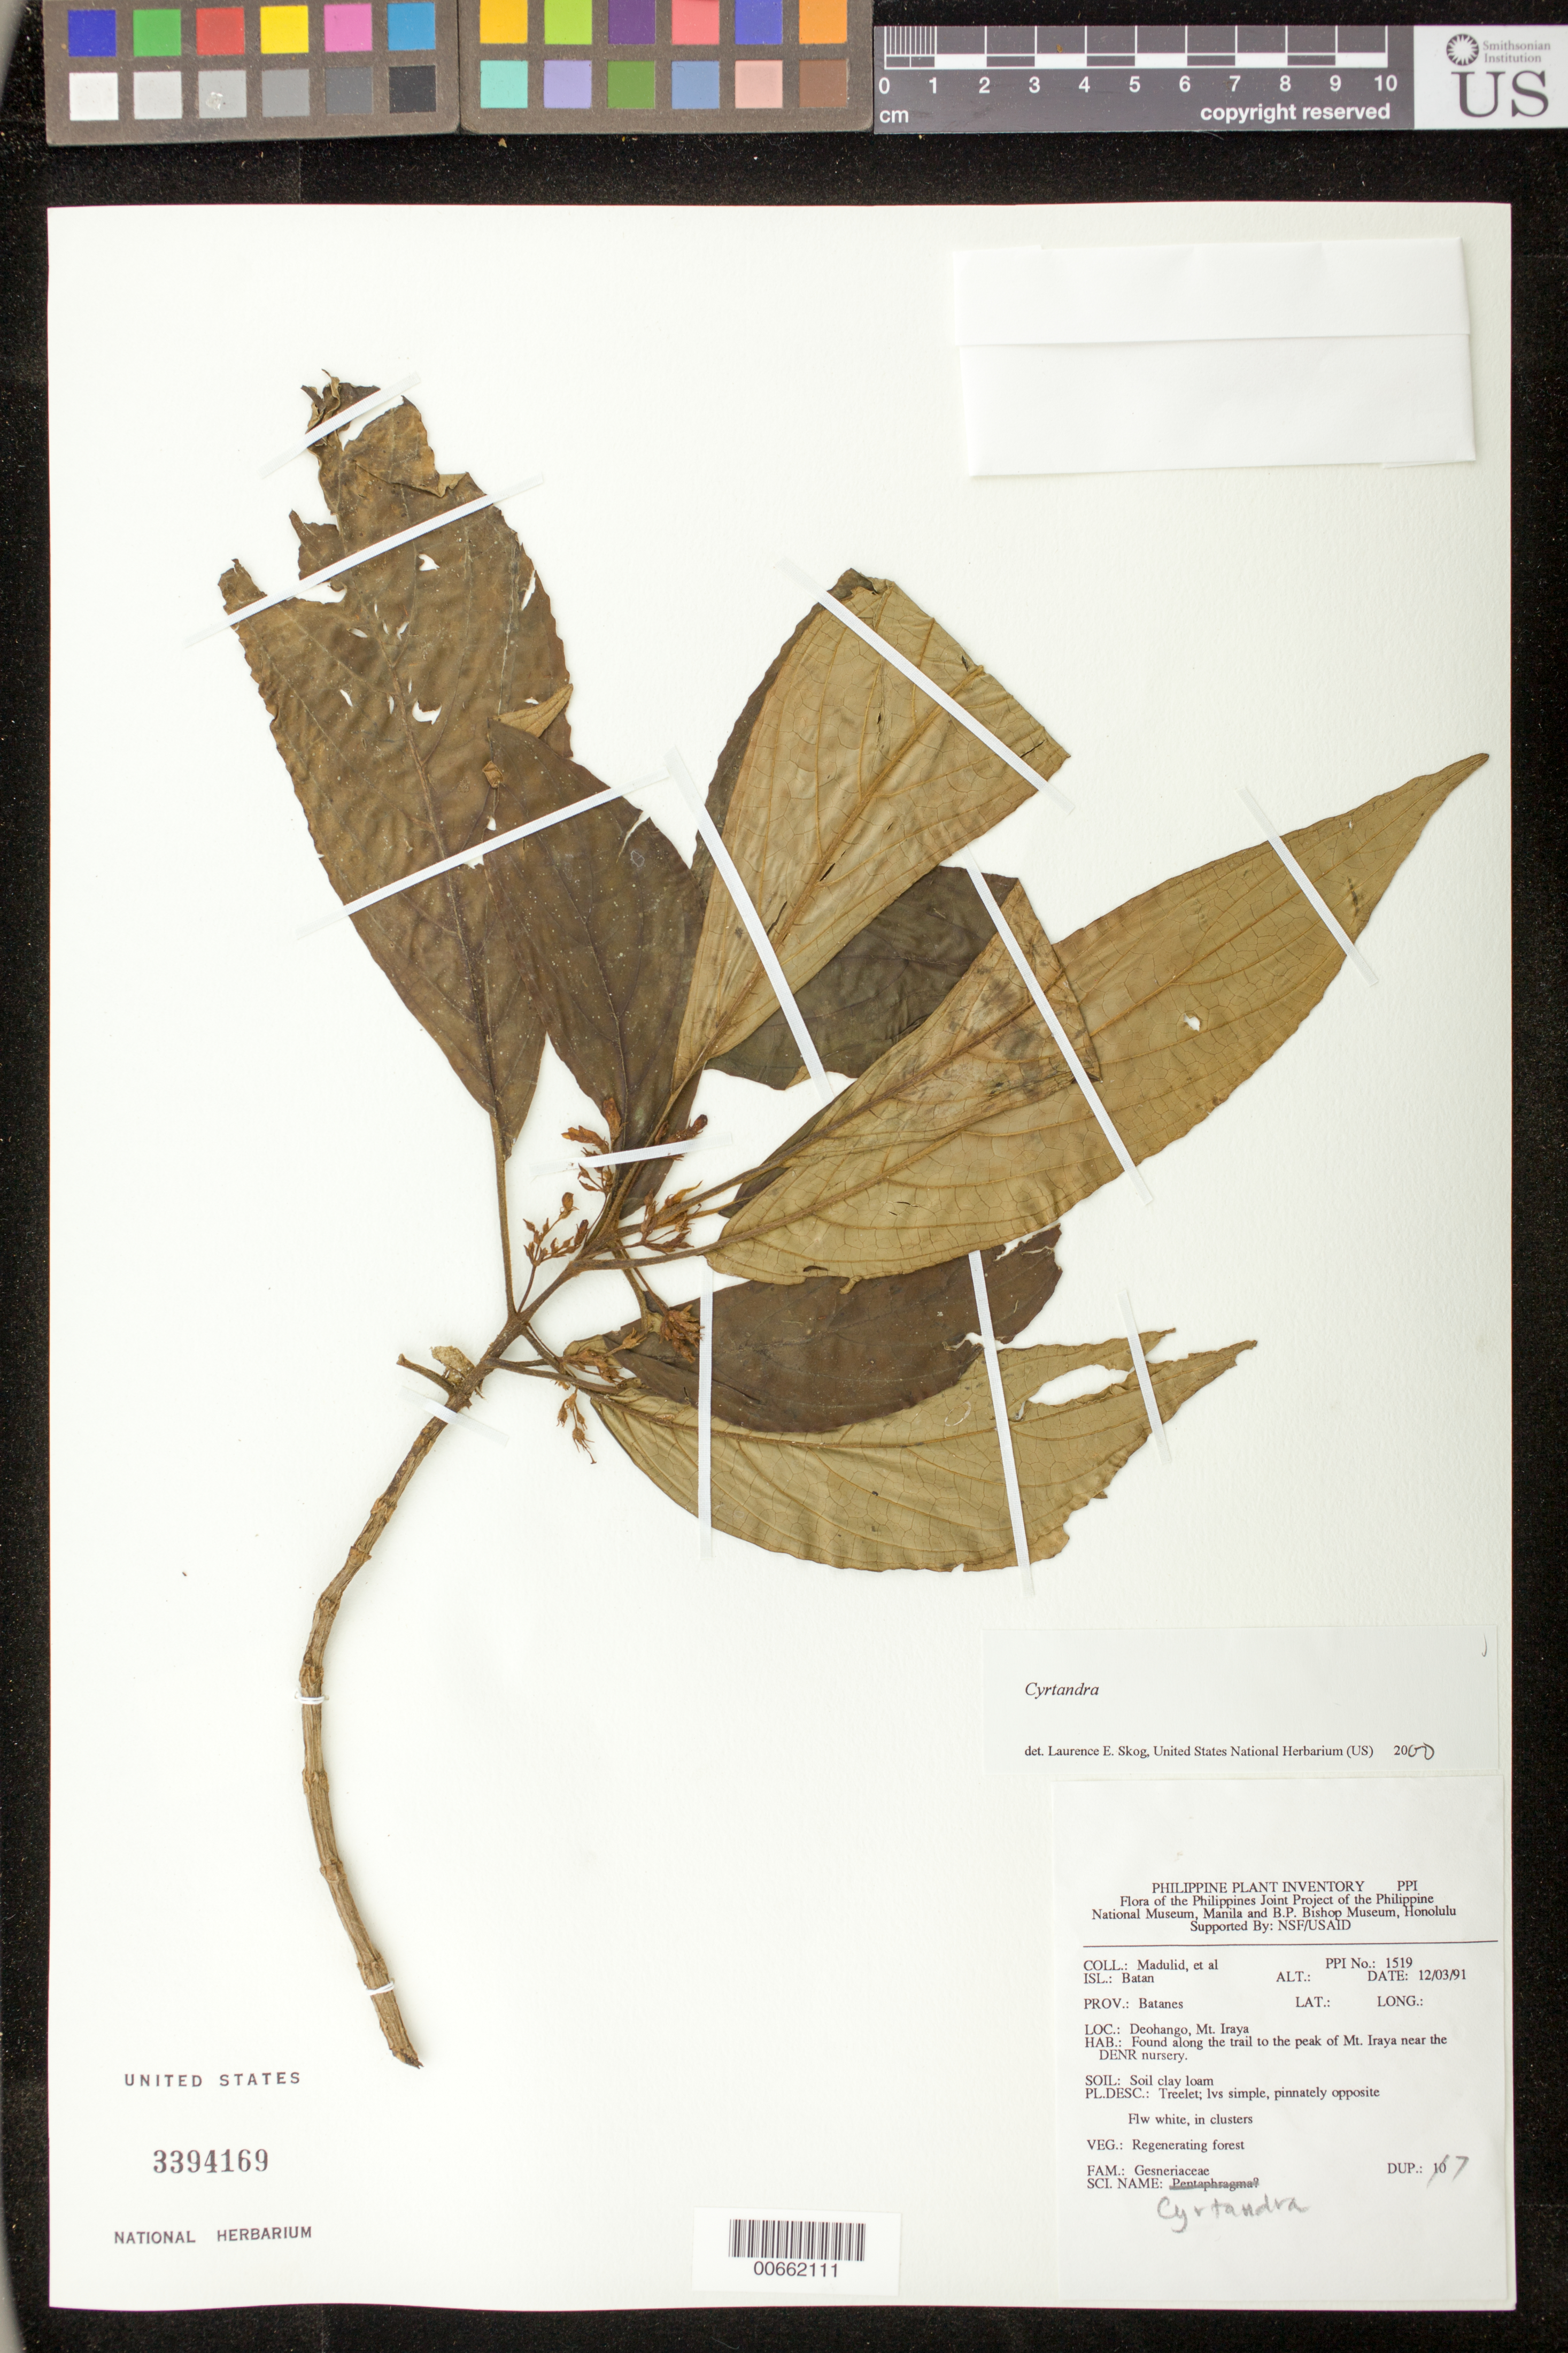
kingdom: Plantae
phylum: Tracheophyta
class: Magnoliopsida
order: Lamiales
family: Gesneriaceae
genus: Cyrtandra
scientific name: Cyrtandra sp.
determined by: Skog, Laurence E.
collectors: D. Madulid & et al.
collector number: PPI No. 1519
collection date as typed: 12 Mar 1991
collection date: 1991-03-12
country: Philippines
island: Batan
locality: Prov. Batanes; Deohango, Mt. Iraya, along the trail to the peak of Mt. Iraya near the DENR nursery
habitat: Regenerating forest; soil clay loam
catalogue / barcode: US 3394169